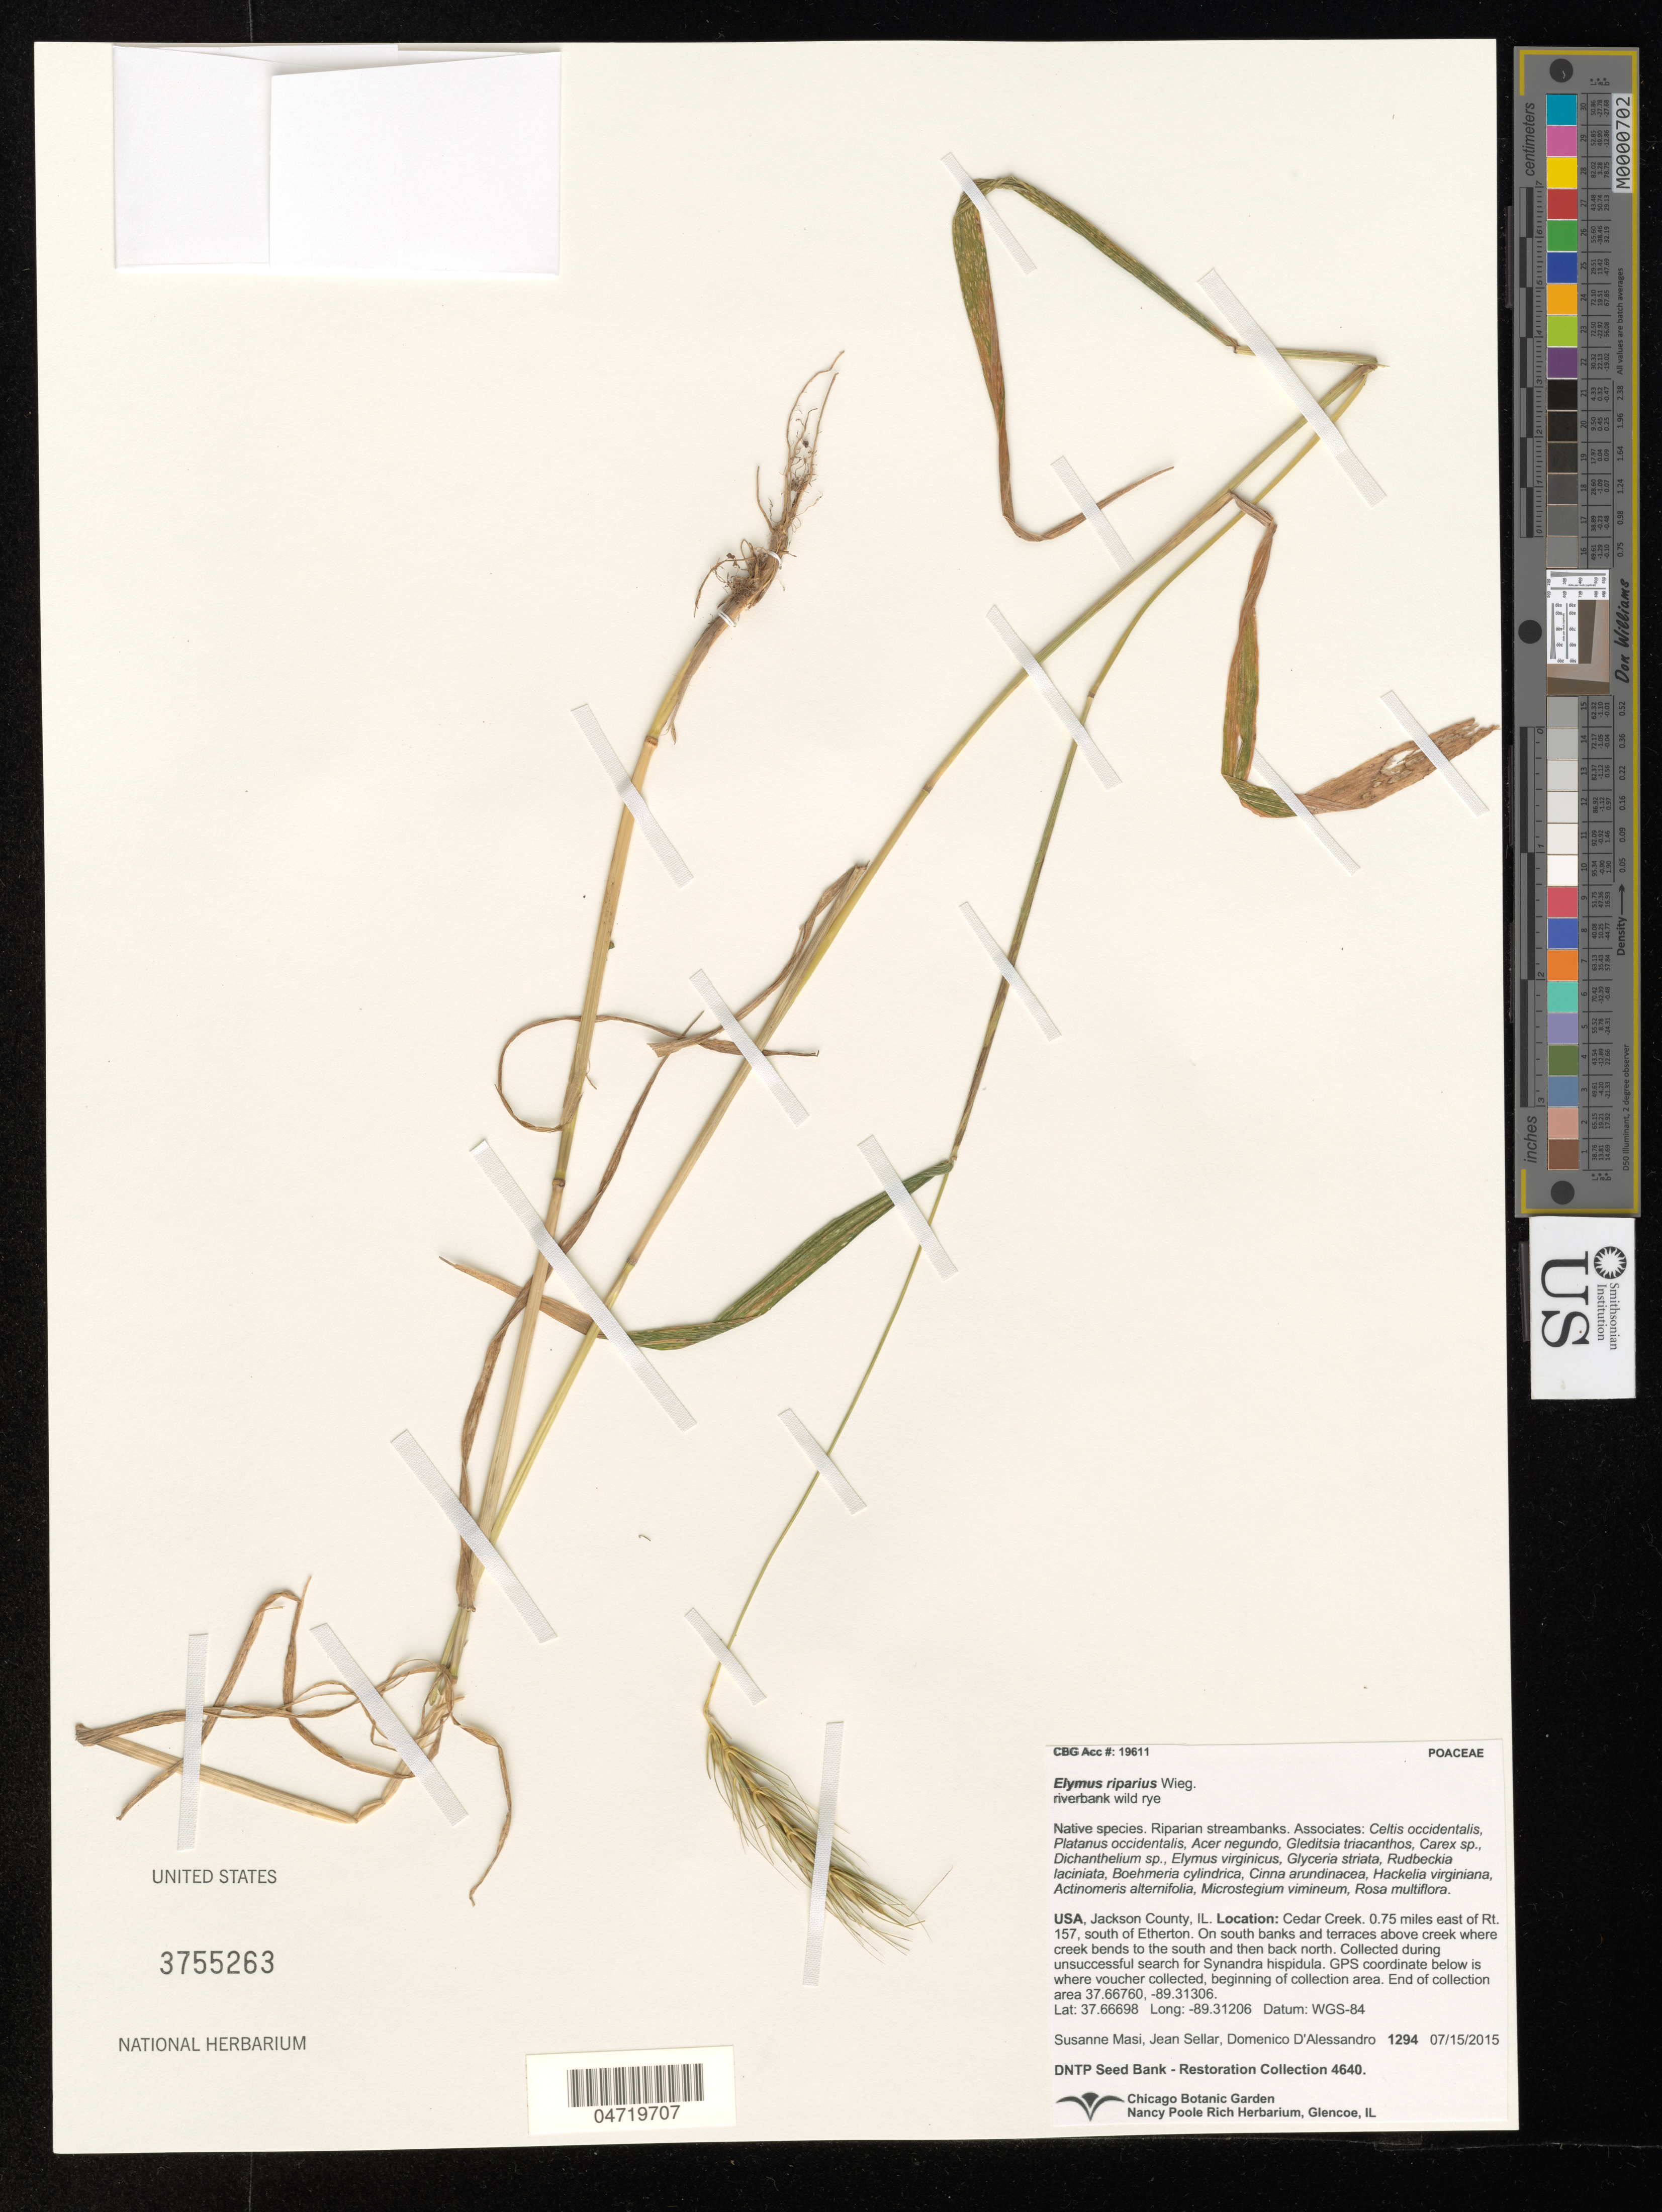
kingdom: Plantae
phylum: Tracheophyta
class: Liliopsida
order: Poales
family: Poaceae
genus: Elymus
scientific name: Elymus riparius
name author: Wiegand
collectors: S. Masi, A. Campos-Rocha & D. D'alessandro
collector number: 1294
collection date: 2015-07-15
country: United States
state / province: Illinois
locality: Jackson County, IL. Cedar Creek, 0.75 miles east of Rt. 157, south of Etherton. On south banks and terraces above creek where creek bends to the south and then back north.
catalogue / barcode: US 3755263